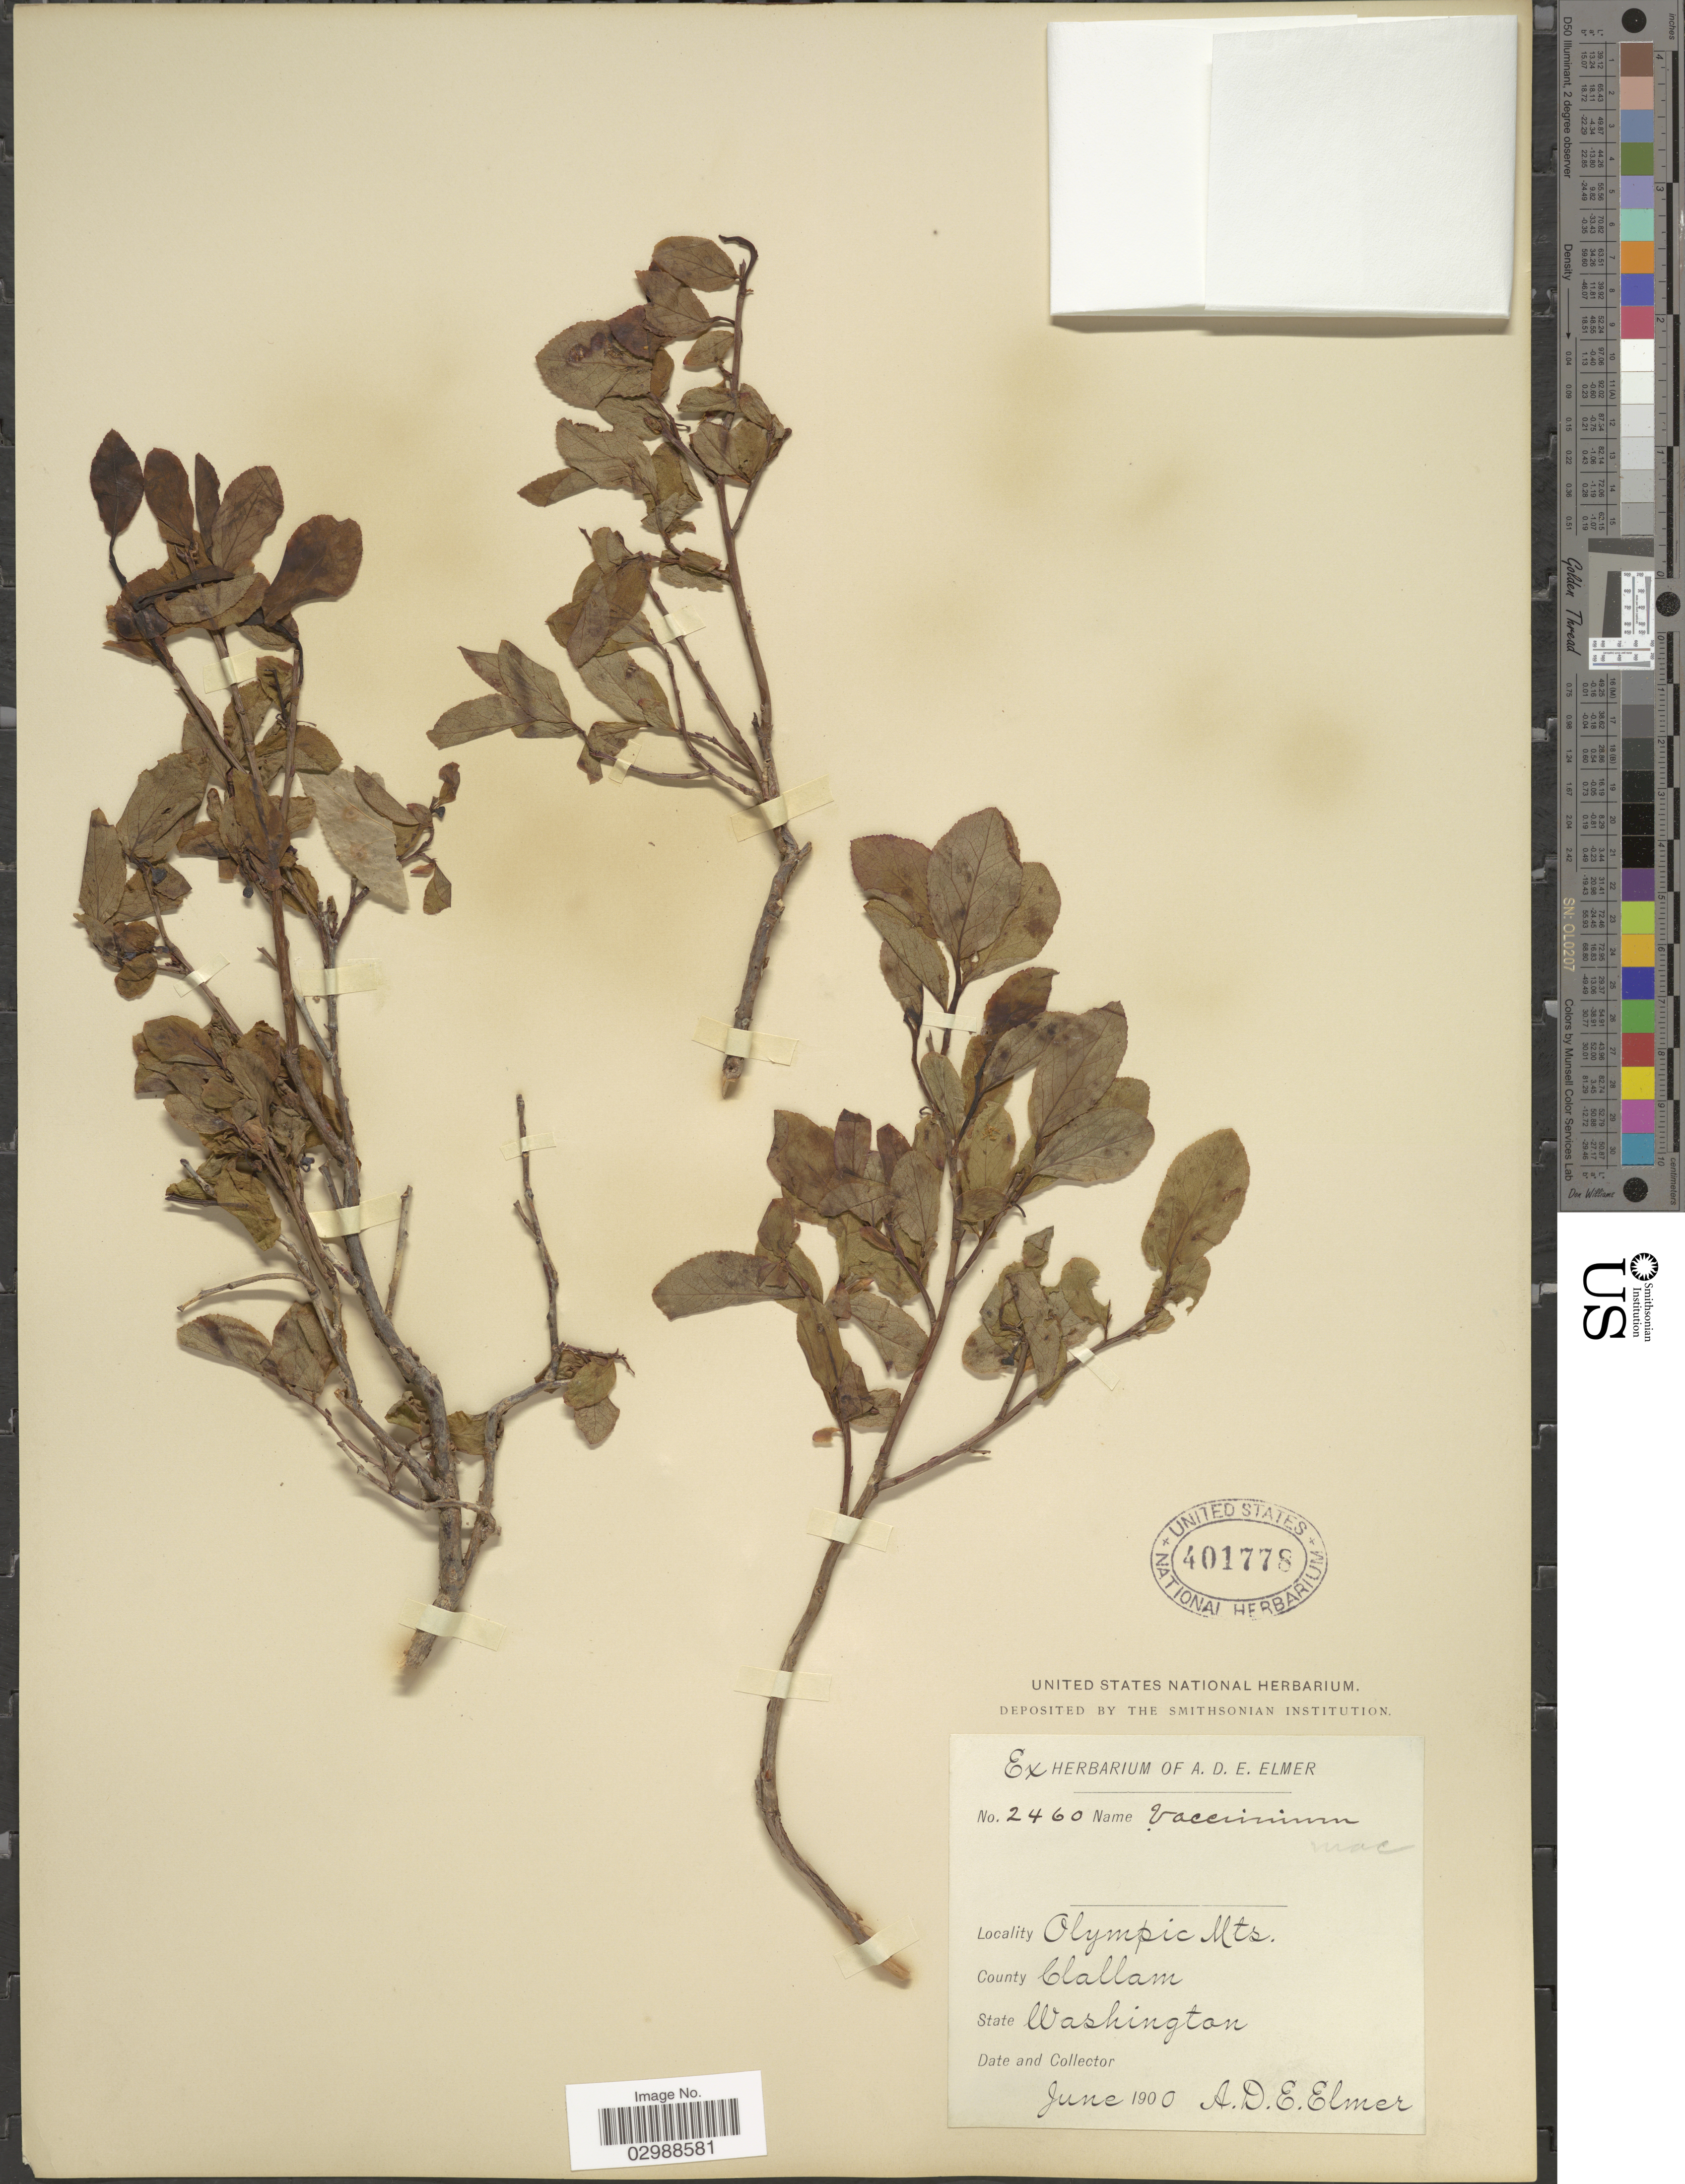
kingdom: Plantae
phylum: Tracheophyta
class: Magnoliopsida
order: Ericales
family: Ericaceae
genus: Vaccinium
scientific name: Vaccinium membranaceum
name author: Douglas ex Torr.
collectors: A. D. E. Elmer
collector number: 2460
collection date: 1900-06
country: United States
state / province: Washington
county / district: Clallam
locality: Olympic Mts., County Clallam.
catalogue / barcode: US 401778